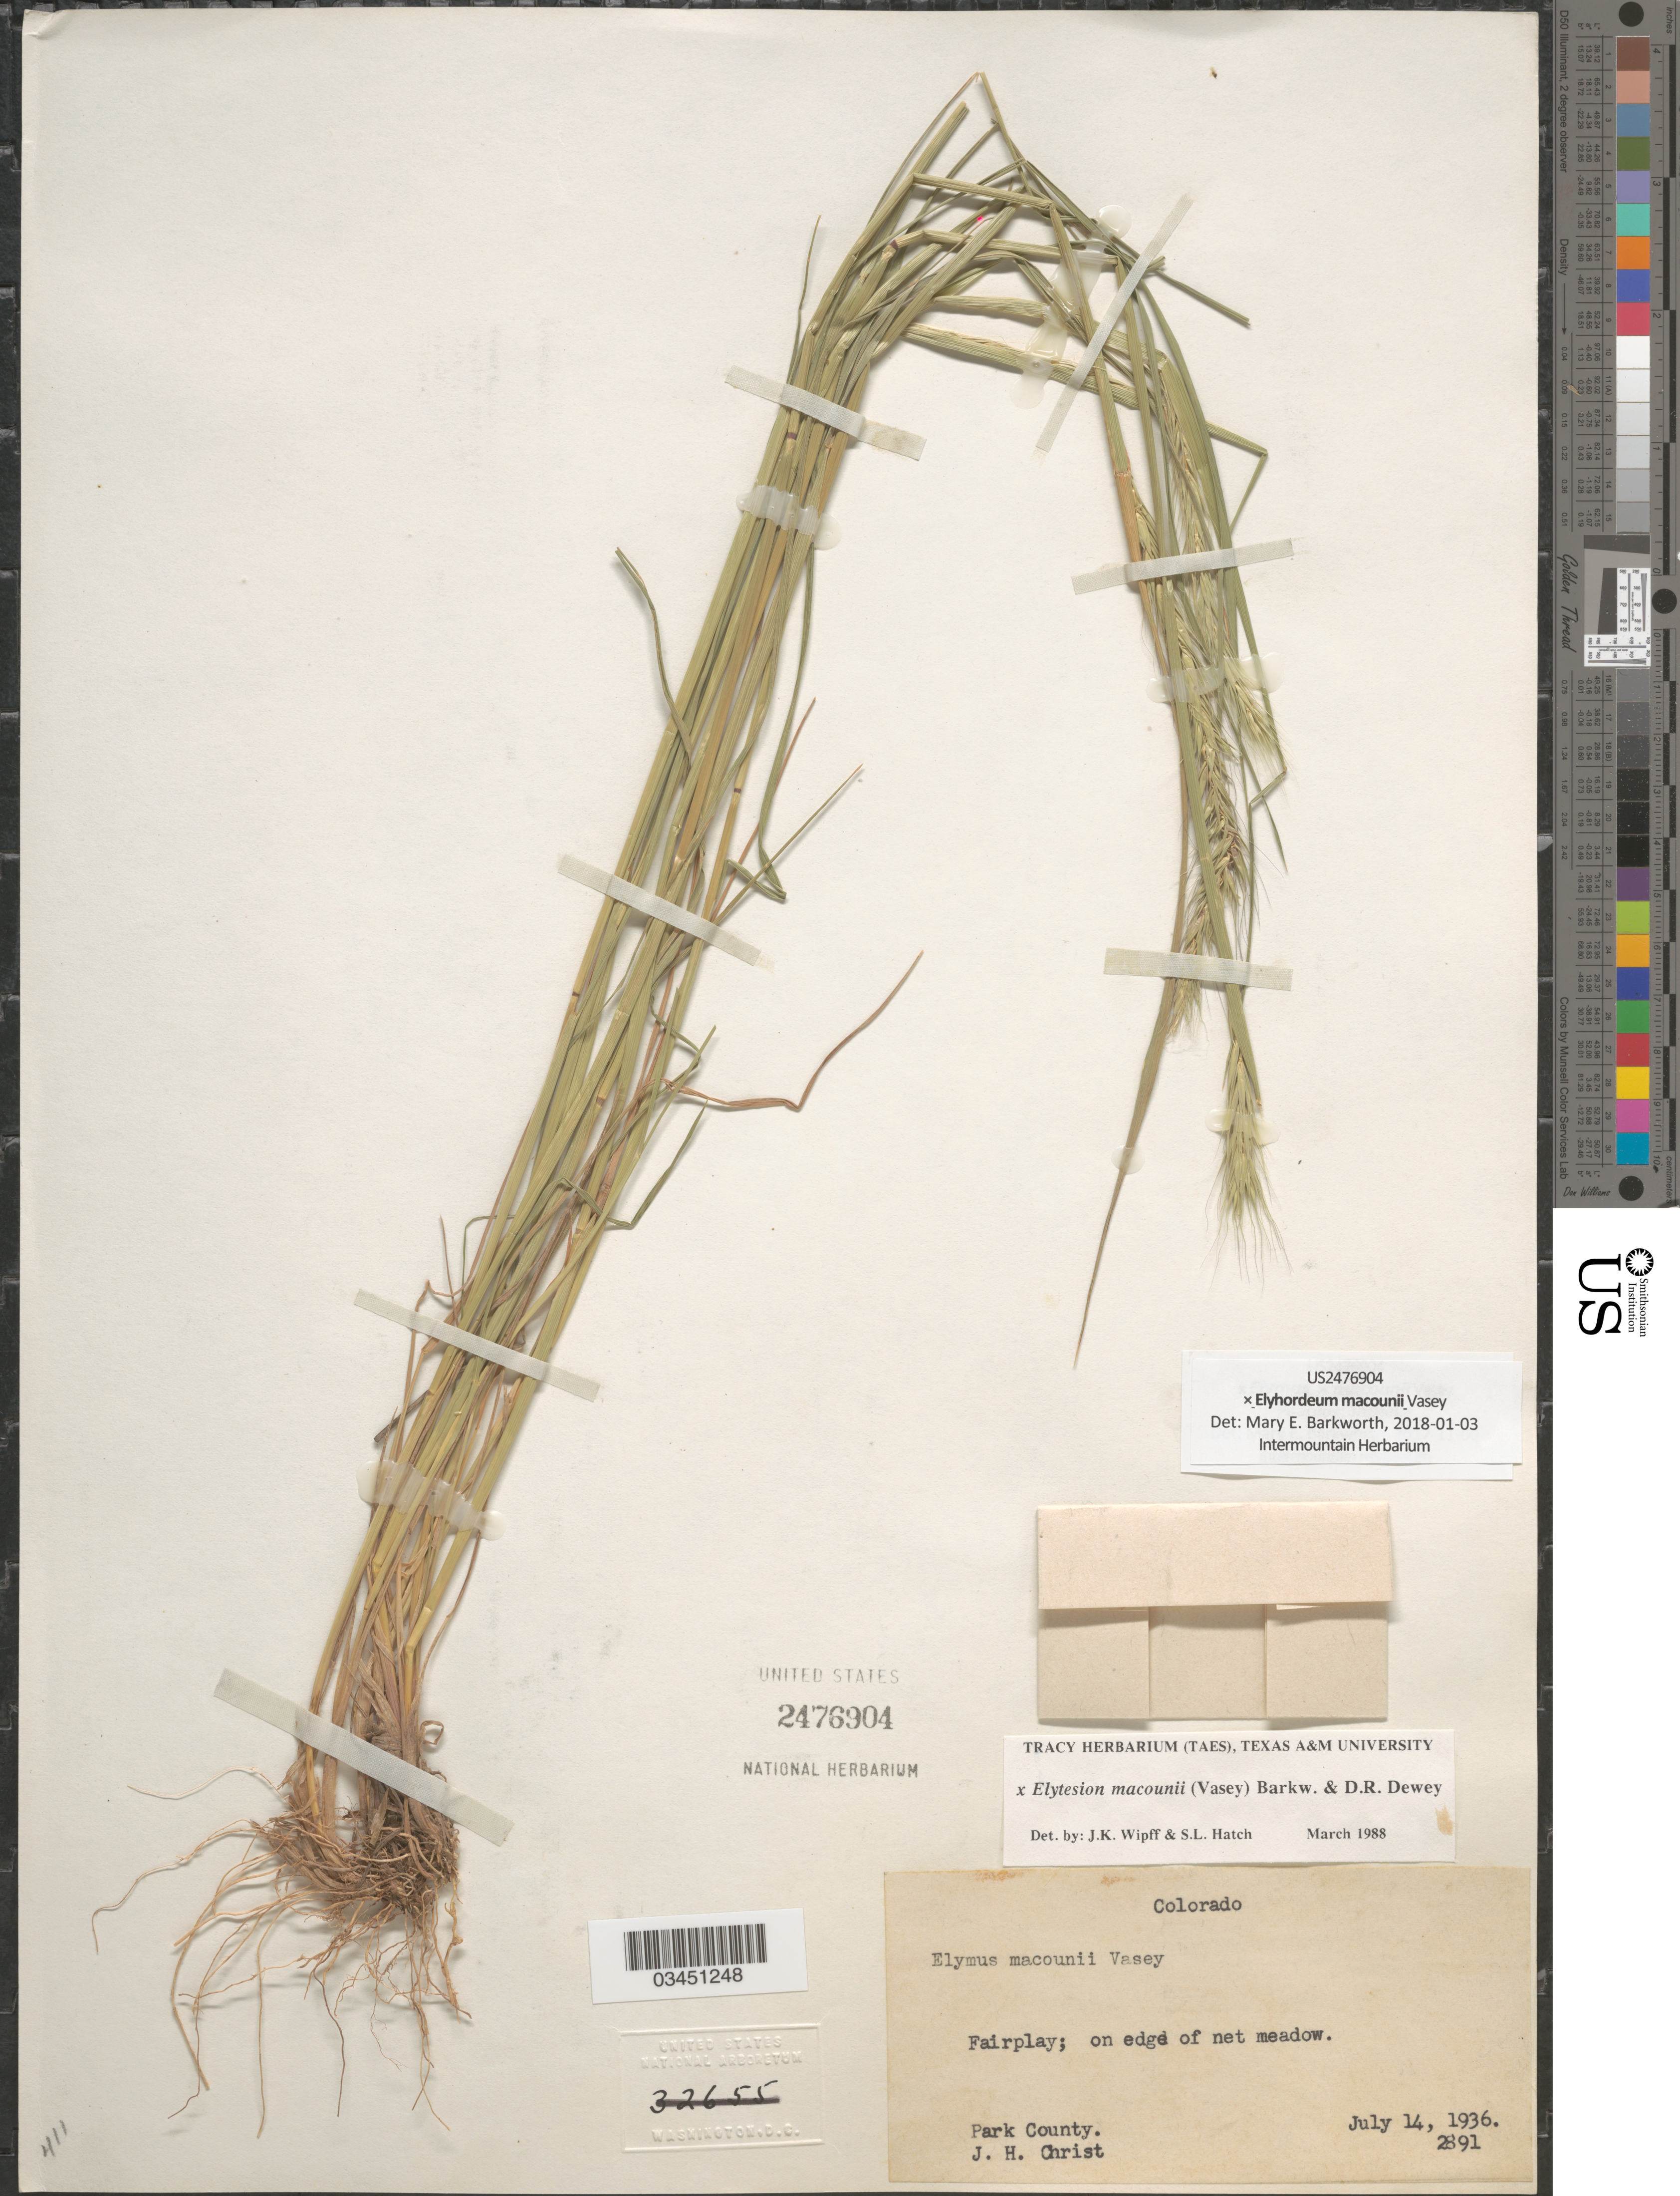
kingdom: Plantae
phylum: Tracheophyta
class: Liliopsida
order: Poales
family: Poaceae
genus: Elyhordeum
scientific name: x Elyhordeum macounii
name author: (Vasey) Barkworth & Dewey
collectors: J. H. Christ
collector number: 2891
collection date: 1936-07-14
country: United States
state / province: Colorado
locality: Fairplay; on edge of net meadow. Park County.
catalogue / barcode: US 2476904